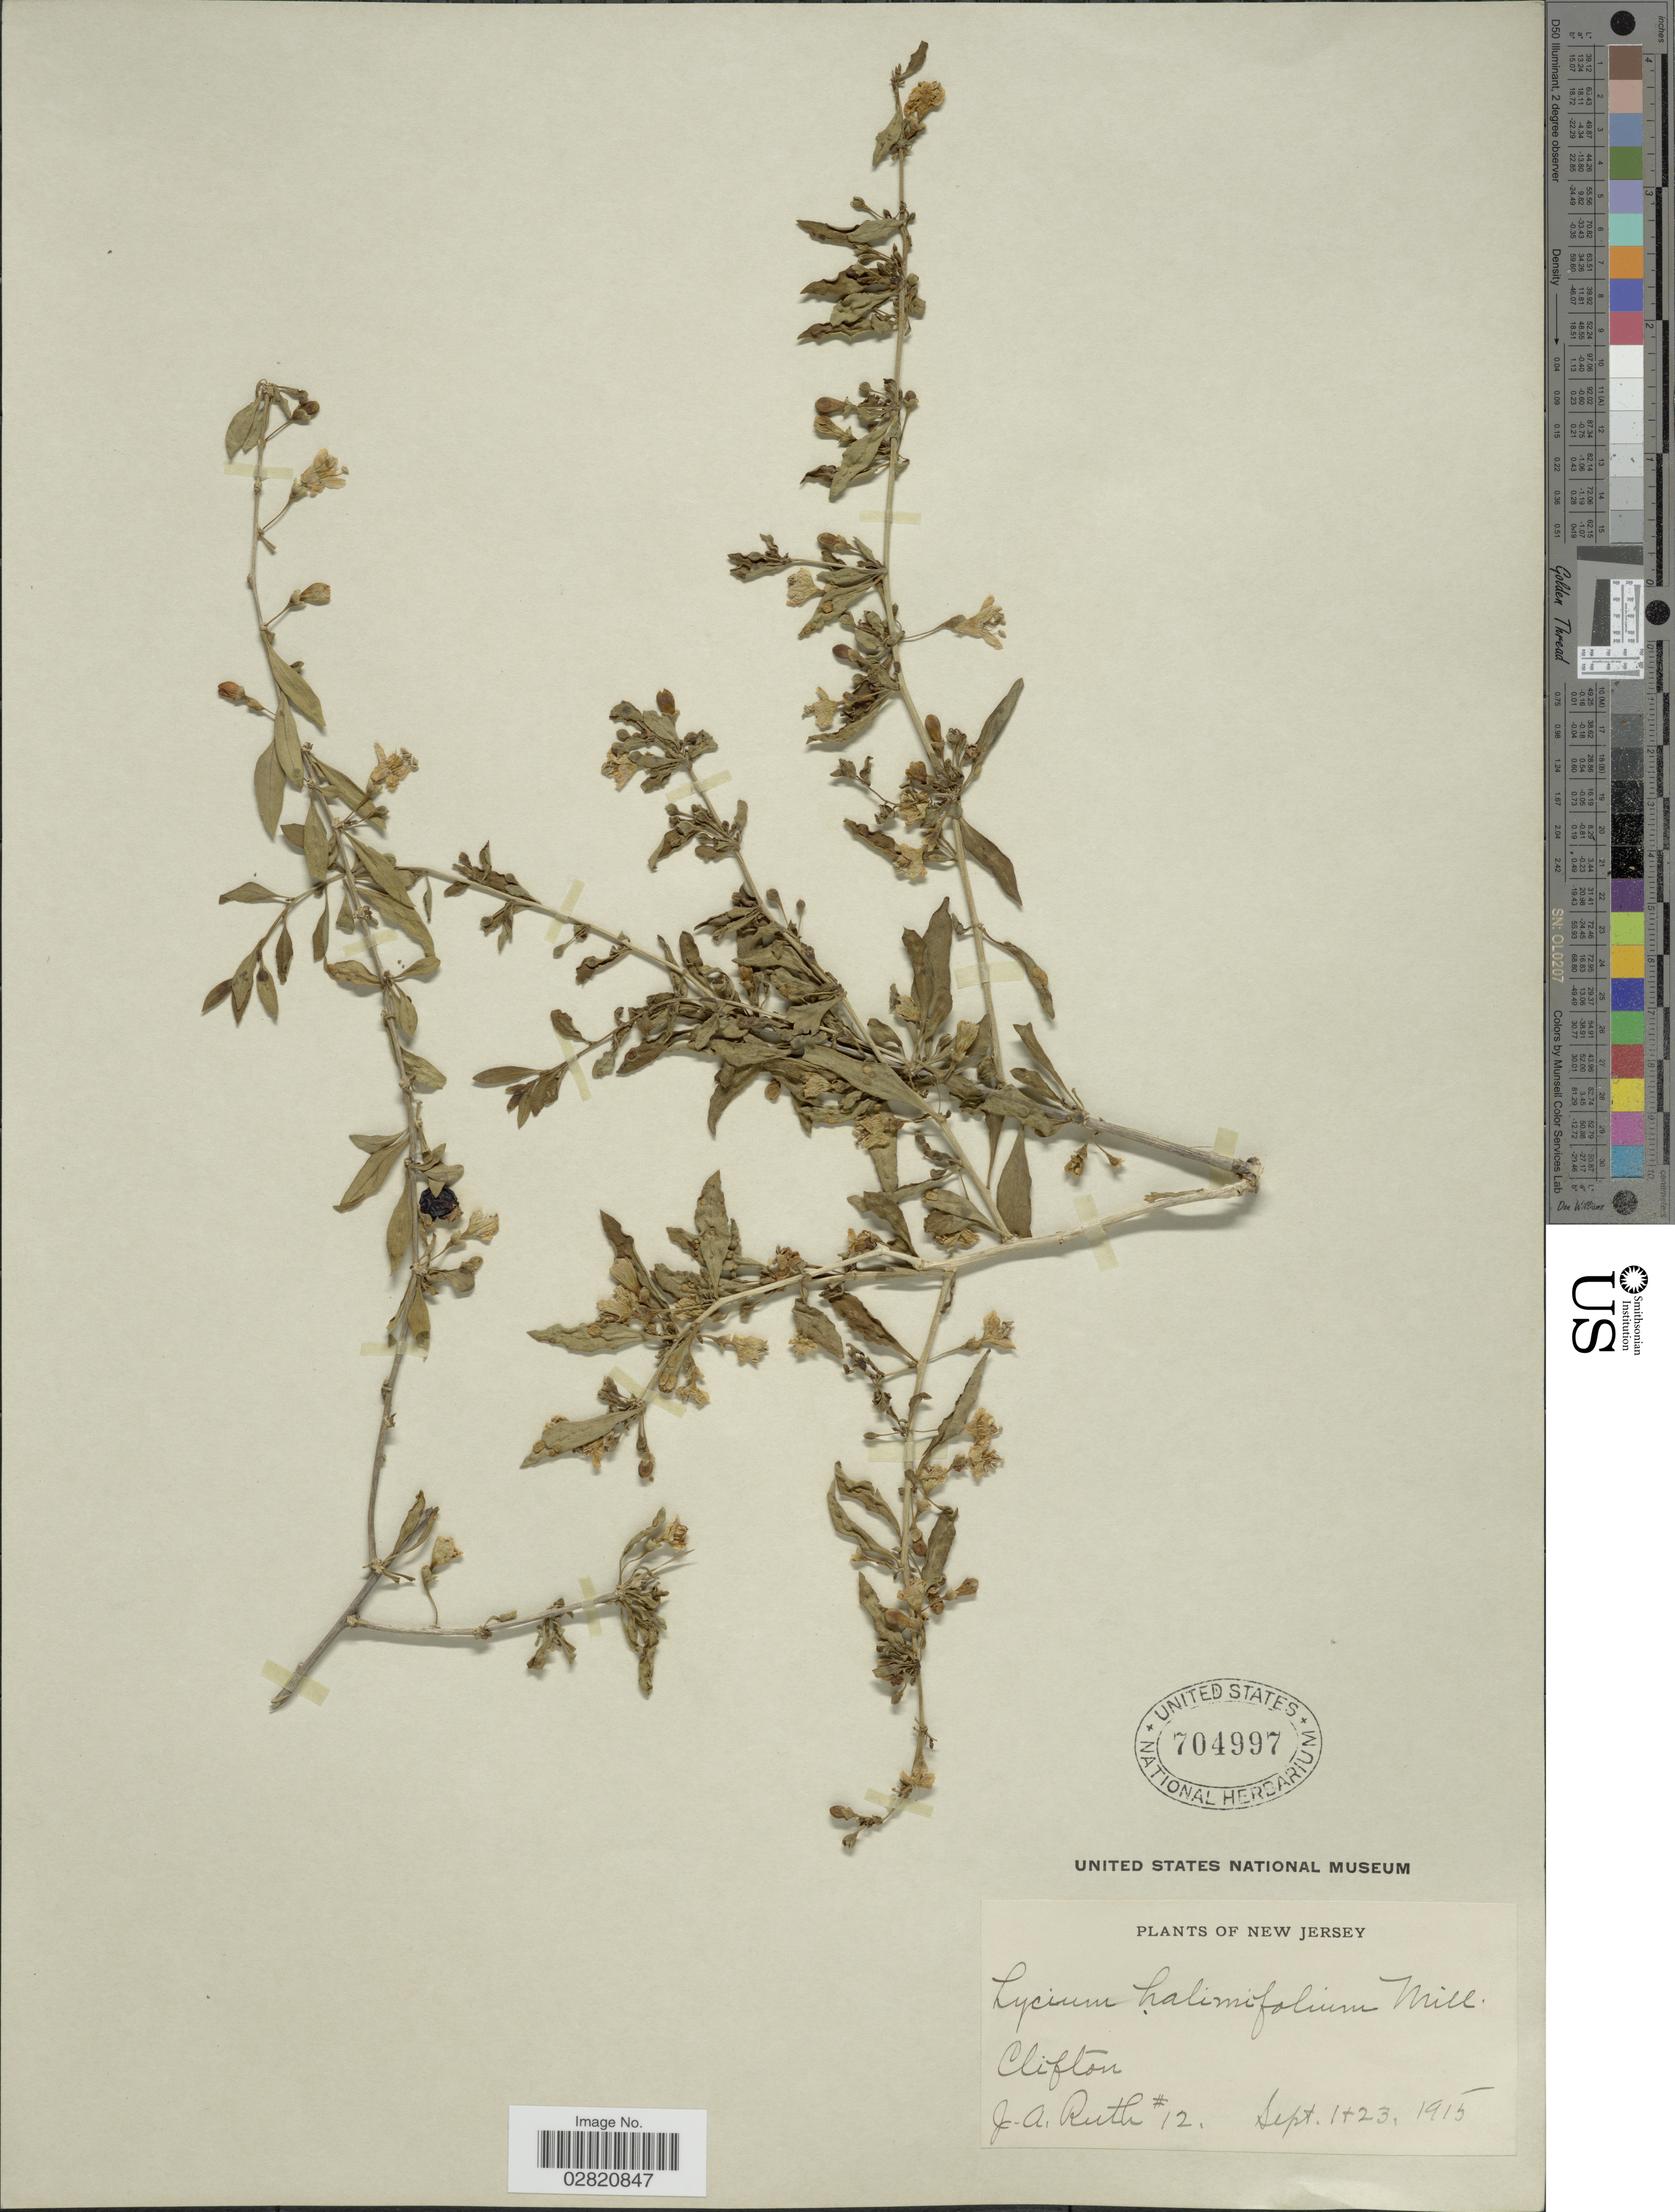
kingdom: Plantae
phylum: Tracheophyta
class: Magnoliopsida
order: Solanales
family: Solanaceae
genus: Lycium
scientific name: Lycium barbarum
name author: L.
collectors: J. Ruth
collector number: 12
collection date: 1915-09-01/1915-09-23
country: United States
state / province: New Jersey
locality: Clifton.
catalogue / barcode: US 704997